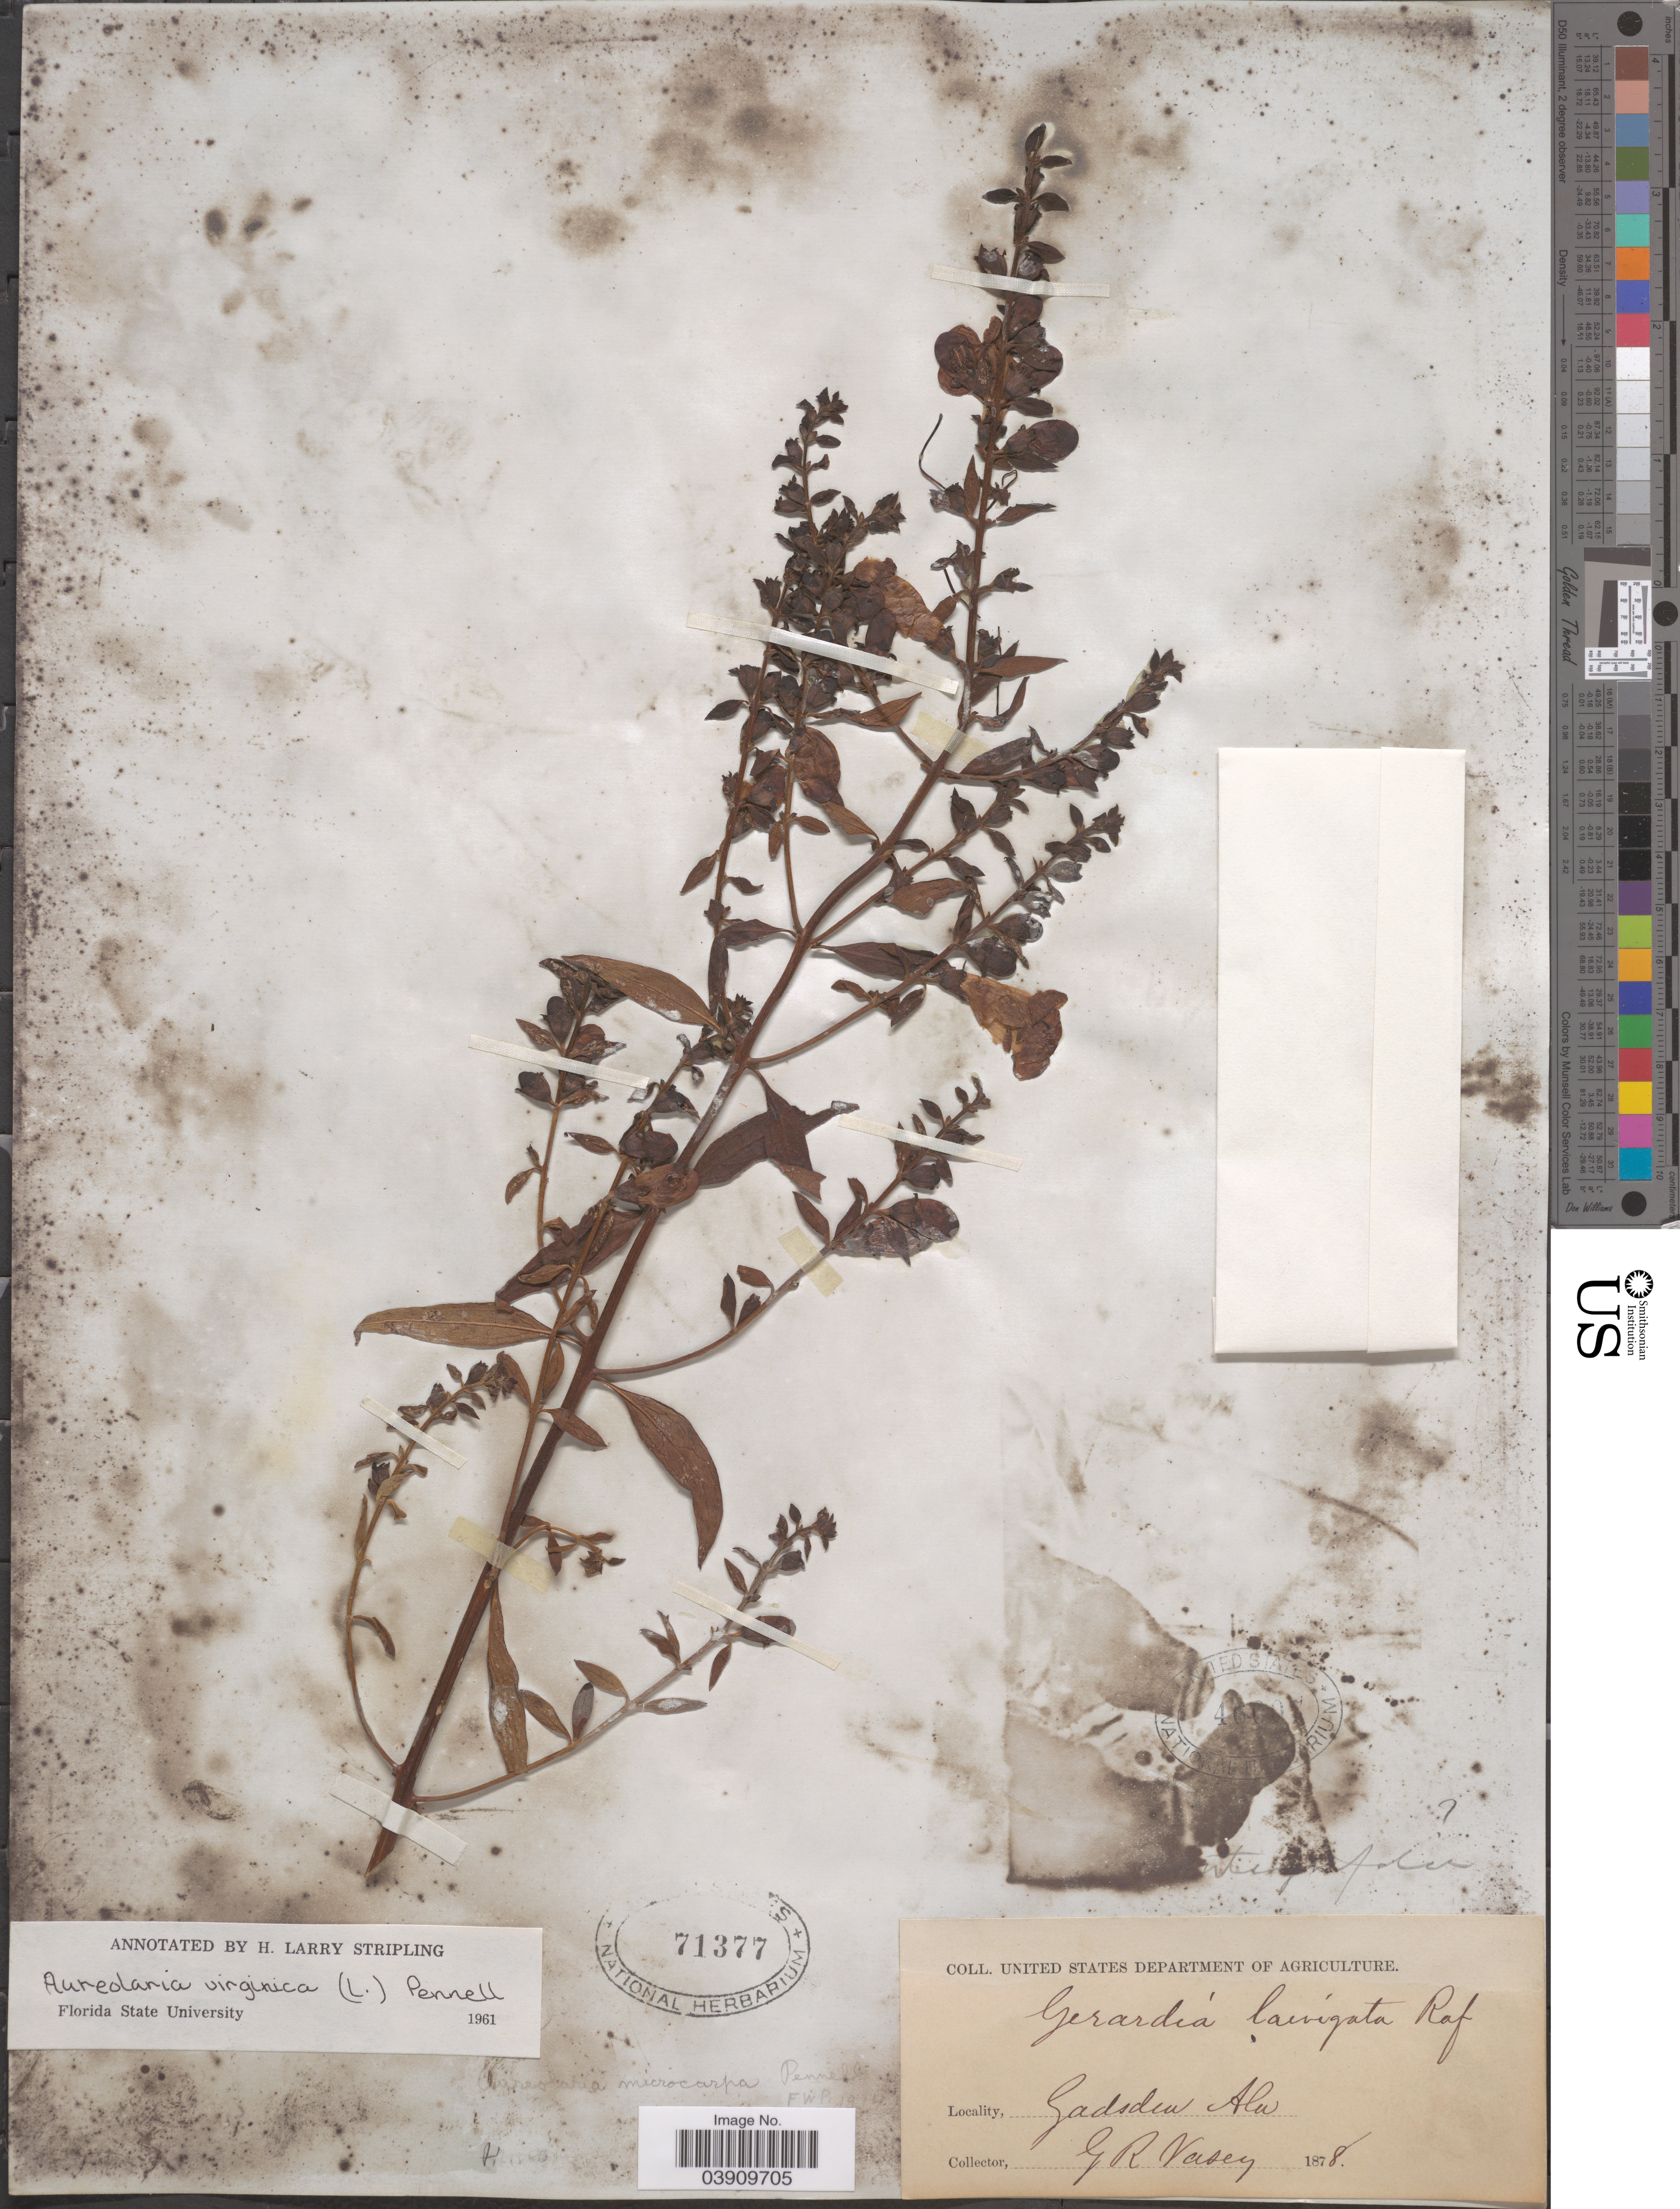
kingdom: Plantae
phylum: Tracheophyta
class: Magnoliopsida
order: Lamiales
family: Orobanchaceae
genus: Aureolaria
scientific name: Aureolaria virginica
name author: (L.) Pennell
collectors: G. R. Vasey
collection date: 1878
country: United States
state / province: Alabama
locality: Gadsden.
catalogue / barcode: US 71377